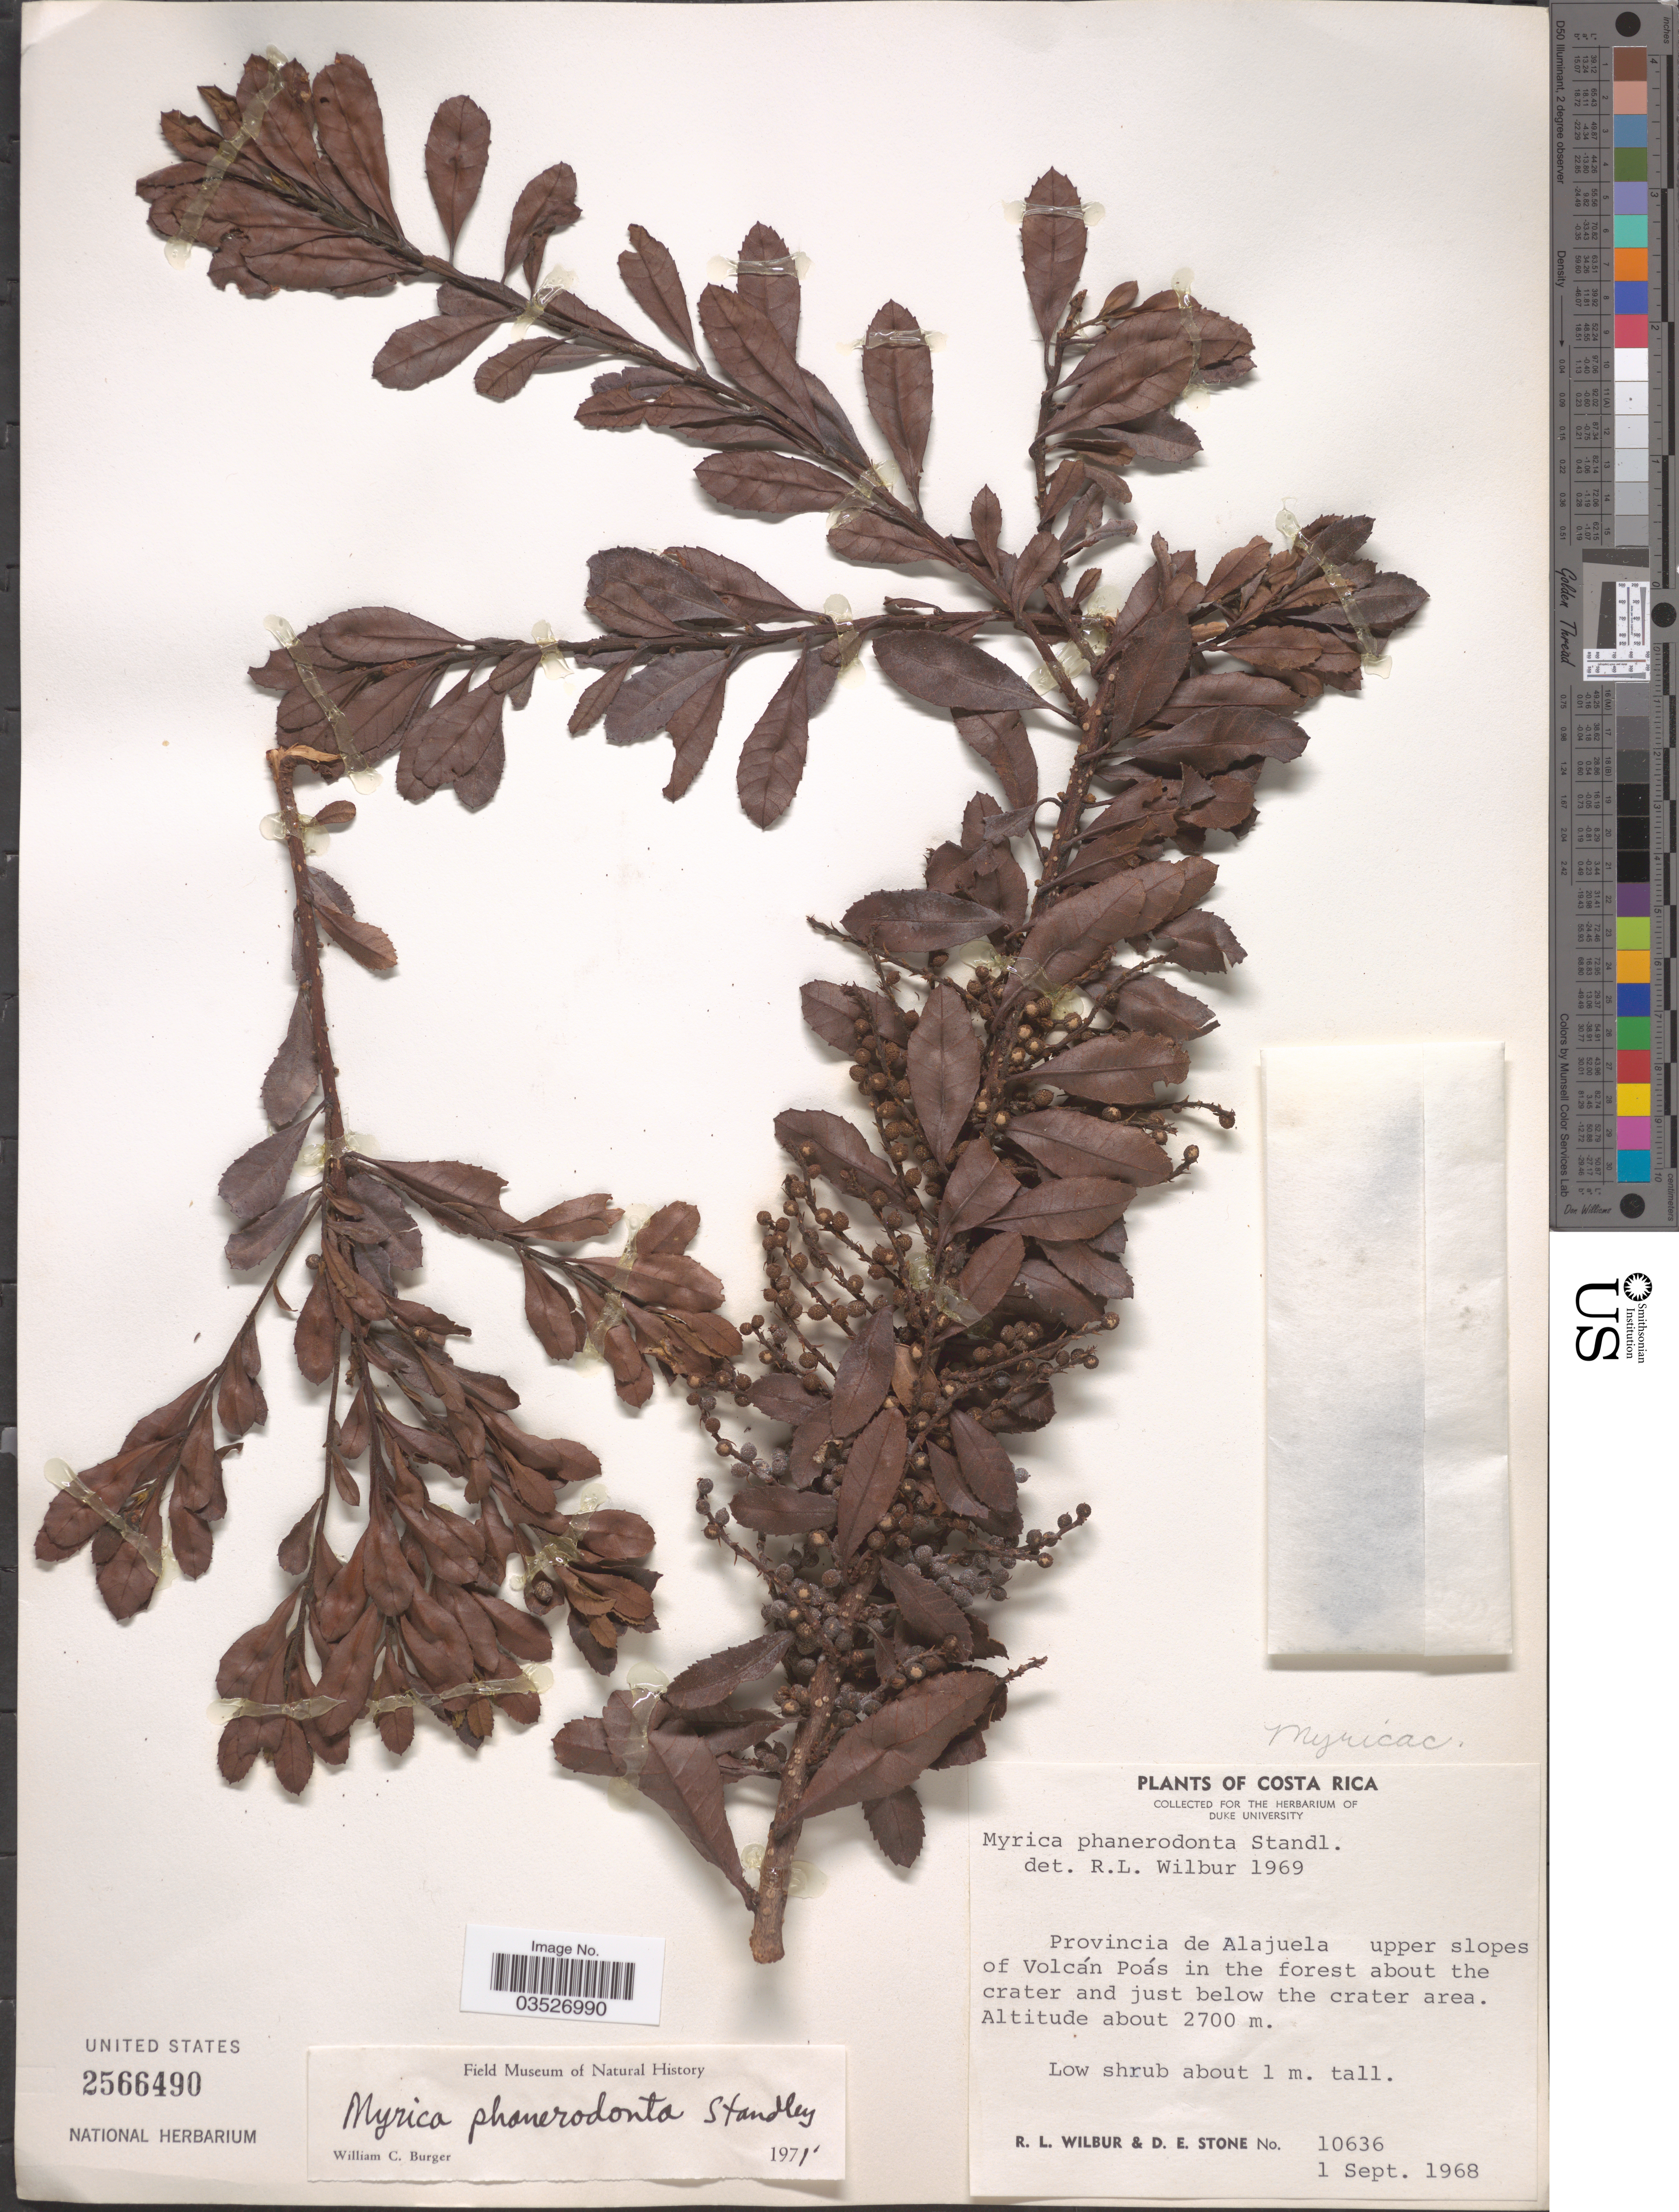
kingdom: Plantae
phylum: Tracheophyta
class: Magnoliopsida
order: Fagales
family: Myricaceae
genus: Morella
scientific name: Morella phanerodonta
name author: (Standl.) Wilbur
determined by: Strong, M. T., (US), Smithsonian Institution - National Museum of Natural History (UNITED STATES)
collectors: B. Wilbur & D. E. Stone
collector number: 10636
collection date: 1968-09-01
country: Costa Rica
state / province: Alajuela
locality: Upper slopes of Volcán Poás in the forest about the crater and just below the crater area.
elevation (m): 2700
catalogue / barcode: US 2566490